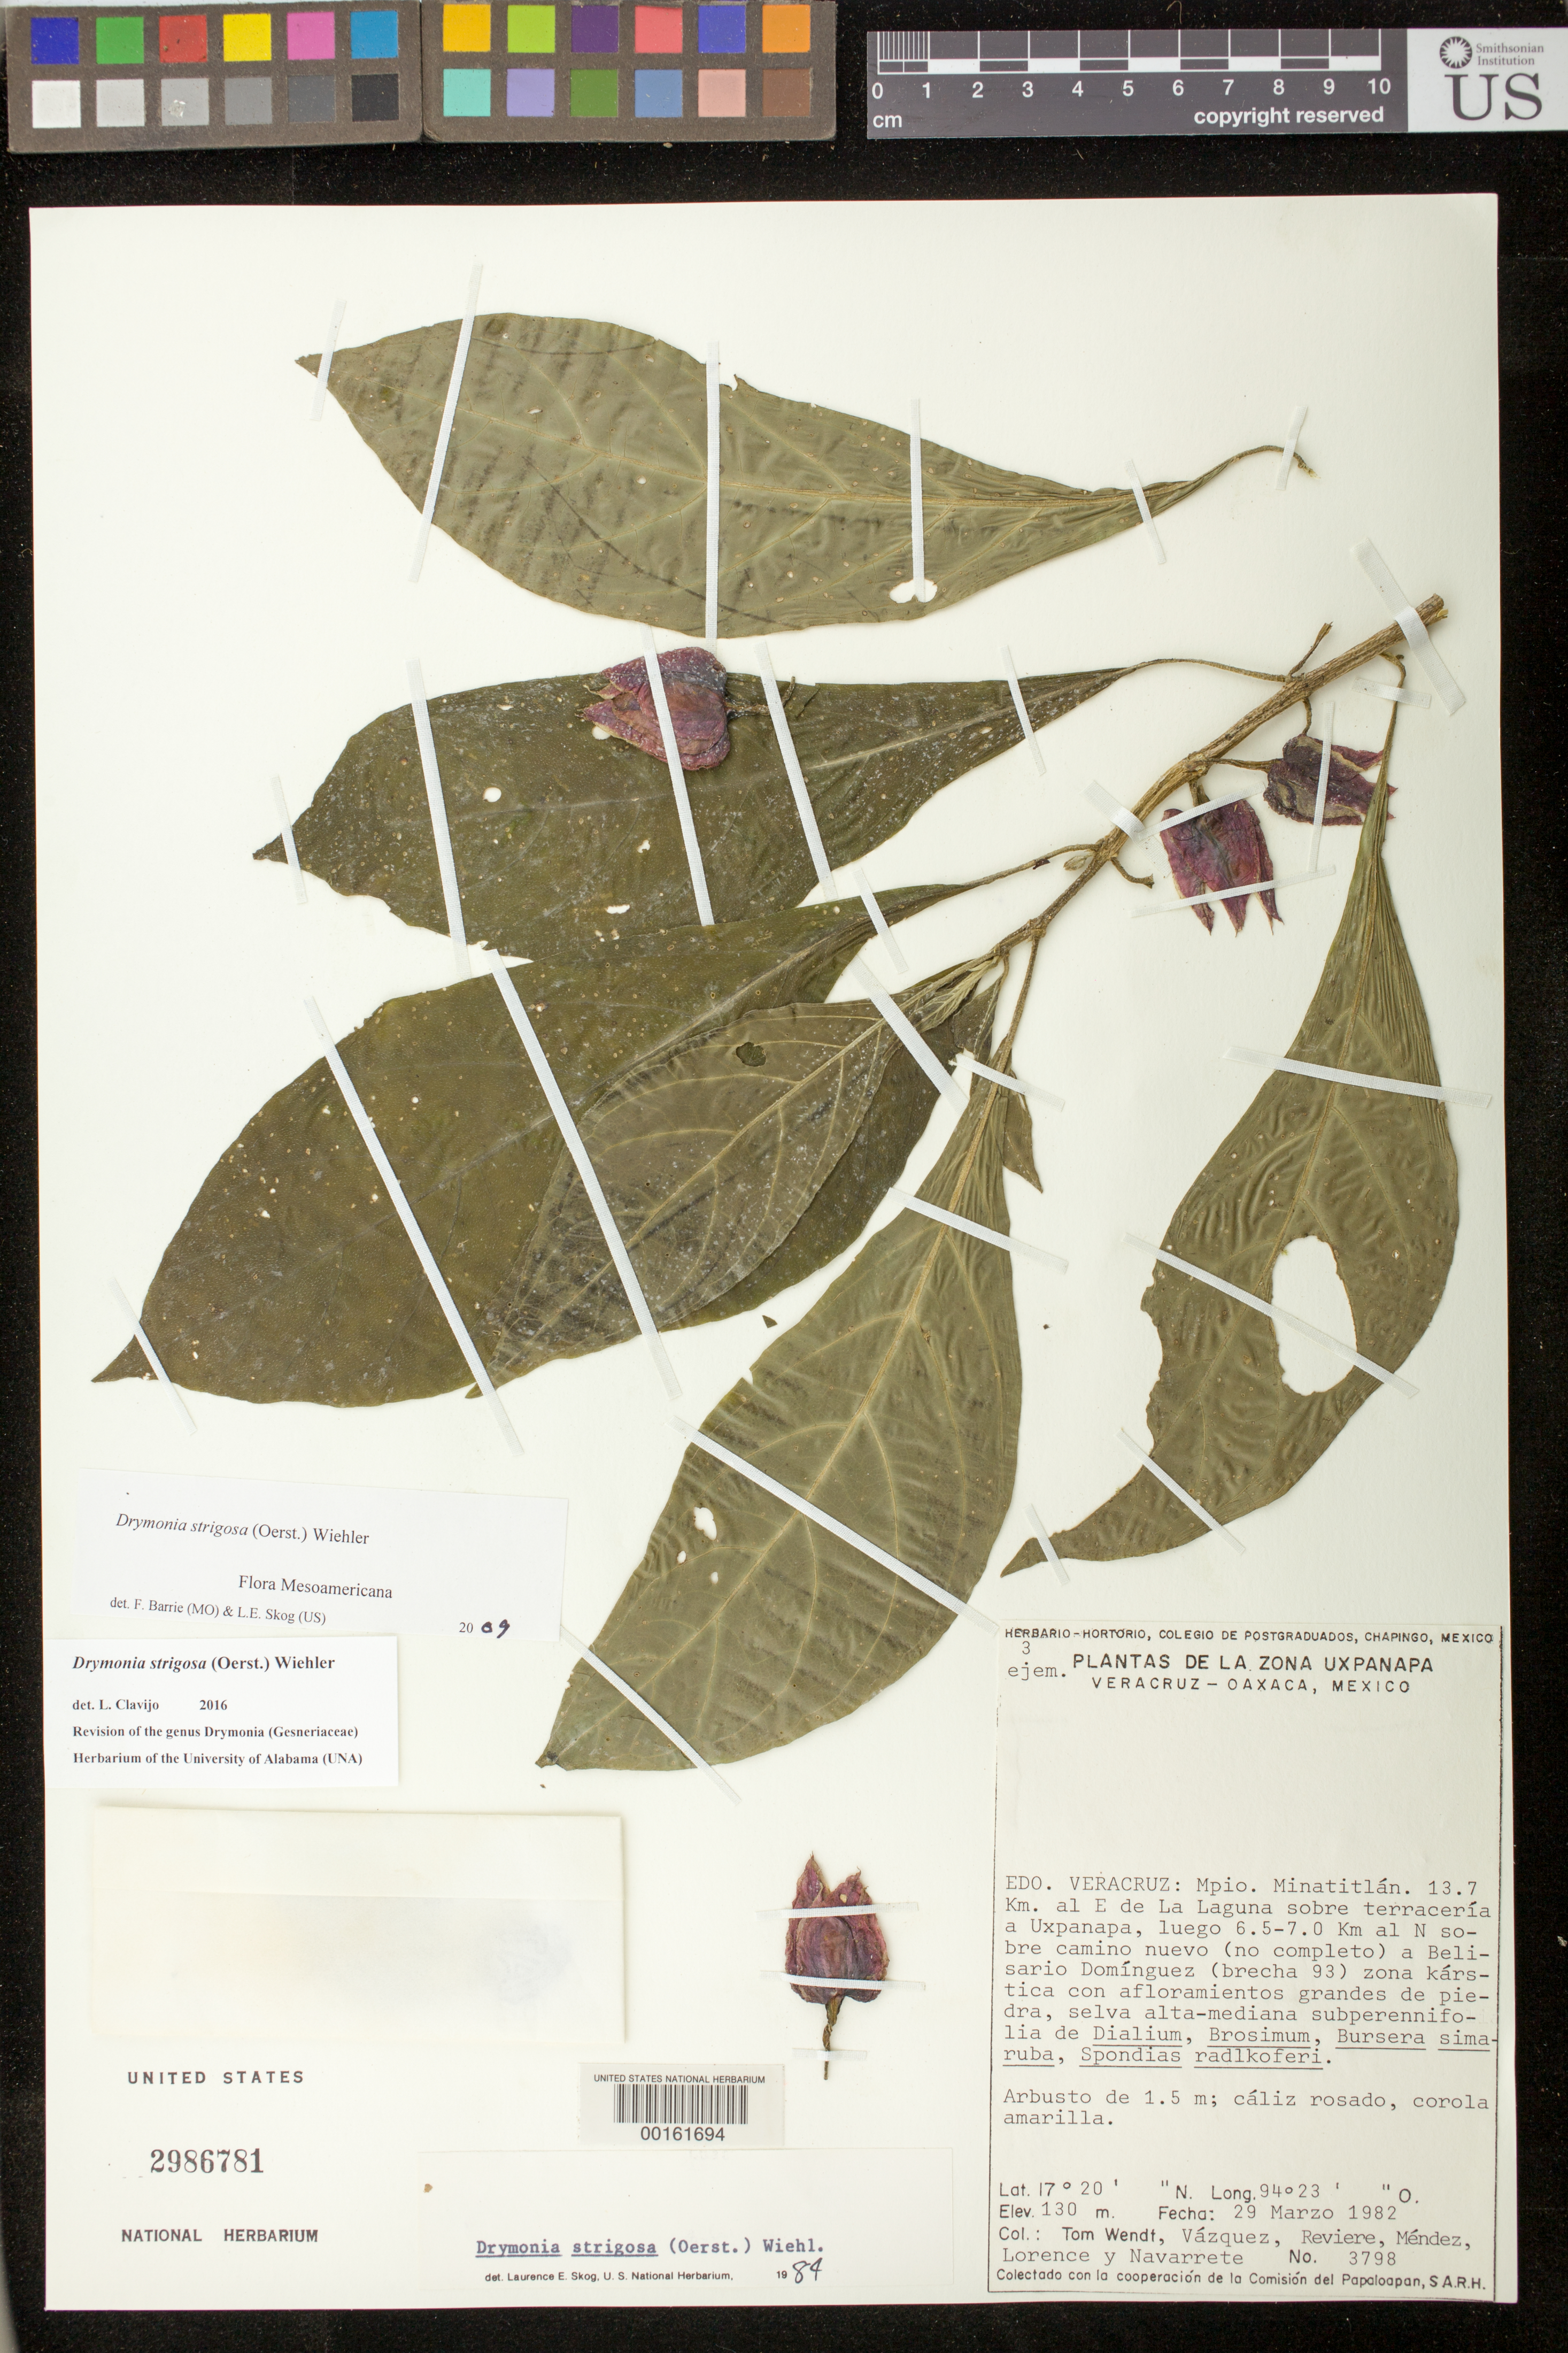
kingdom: Plantae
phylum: Tracheophyta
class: Magnoliopsida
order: Lamiales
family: Gesneriaceae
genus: Drymonia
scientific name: Drymonia strigosa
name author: (Oerst.) Wiehler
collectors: T. L. Wendt & et al.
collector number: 3798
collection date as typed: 29 Mar 1982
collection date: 1982-03-29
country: Mexico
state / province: Veracruz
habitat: Median forest of Dialium, Brosimum, Bursera simaruba, Spondias..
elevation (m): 130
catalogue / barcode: US 2986781